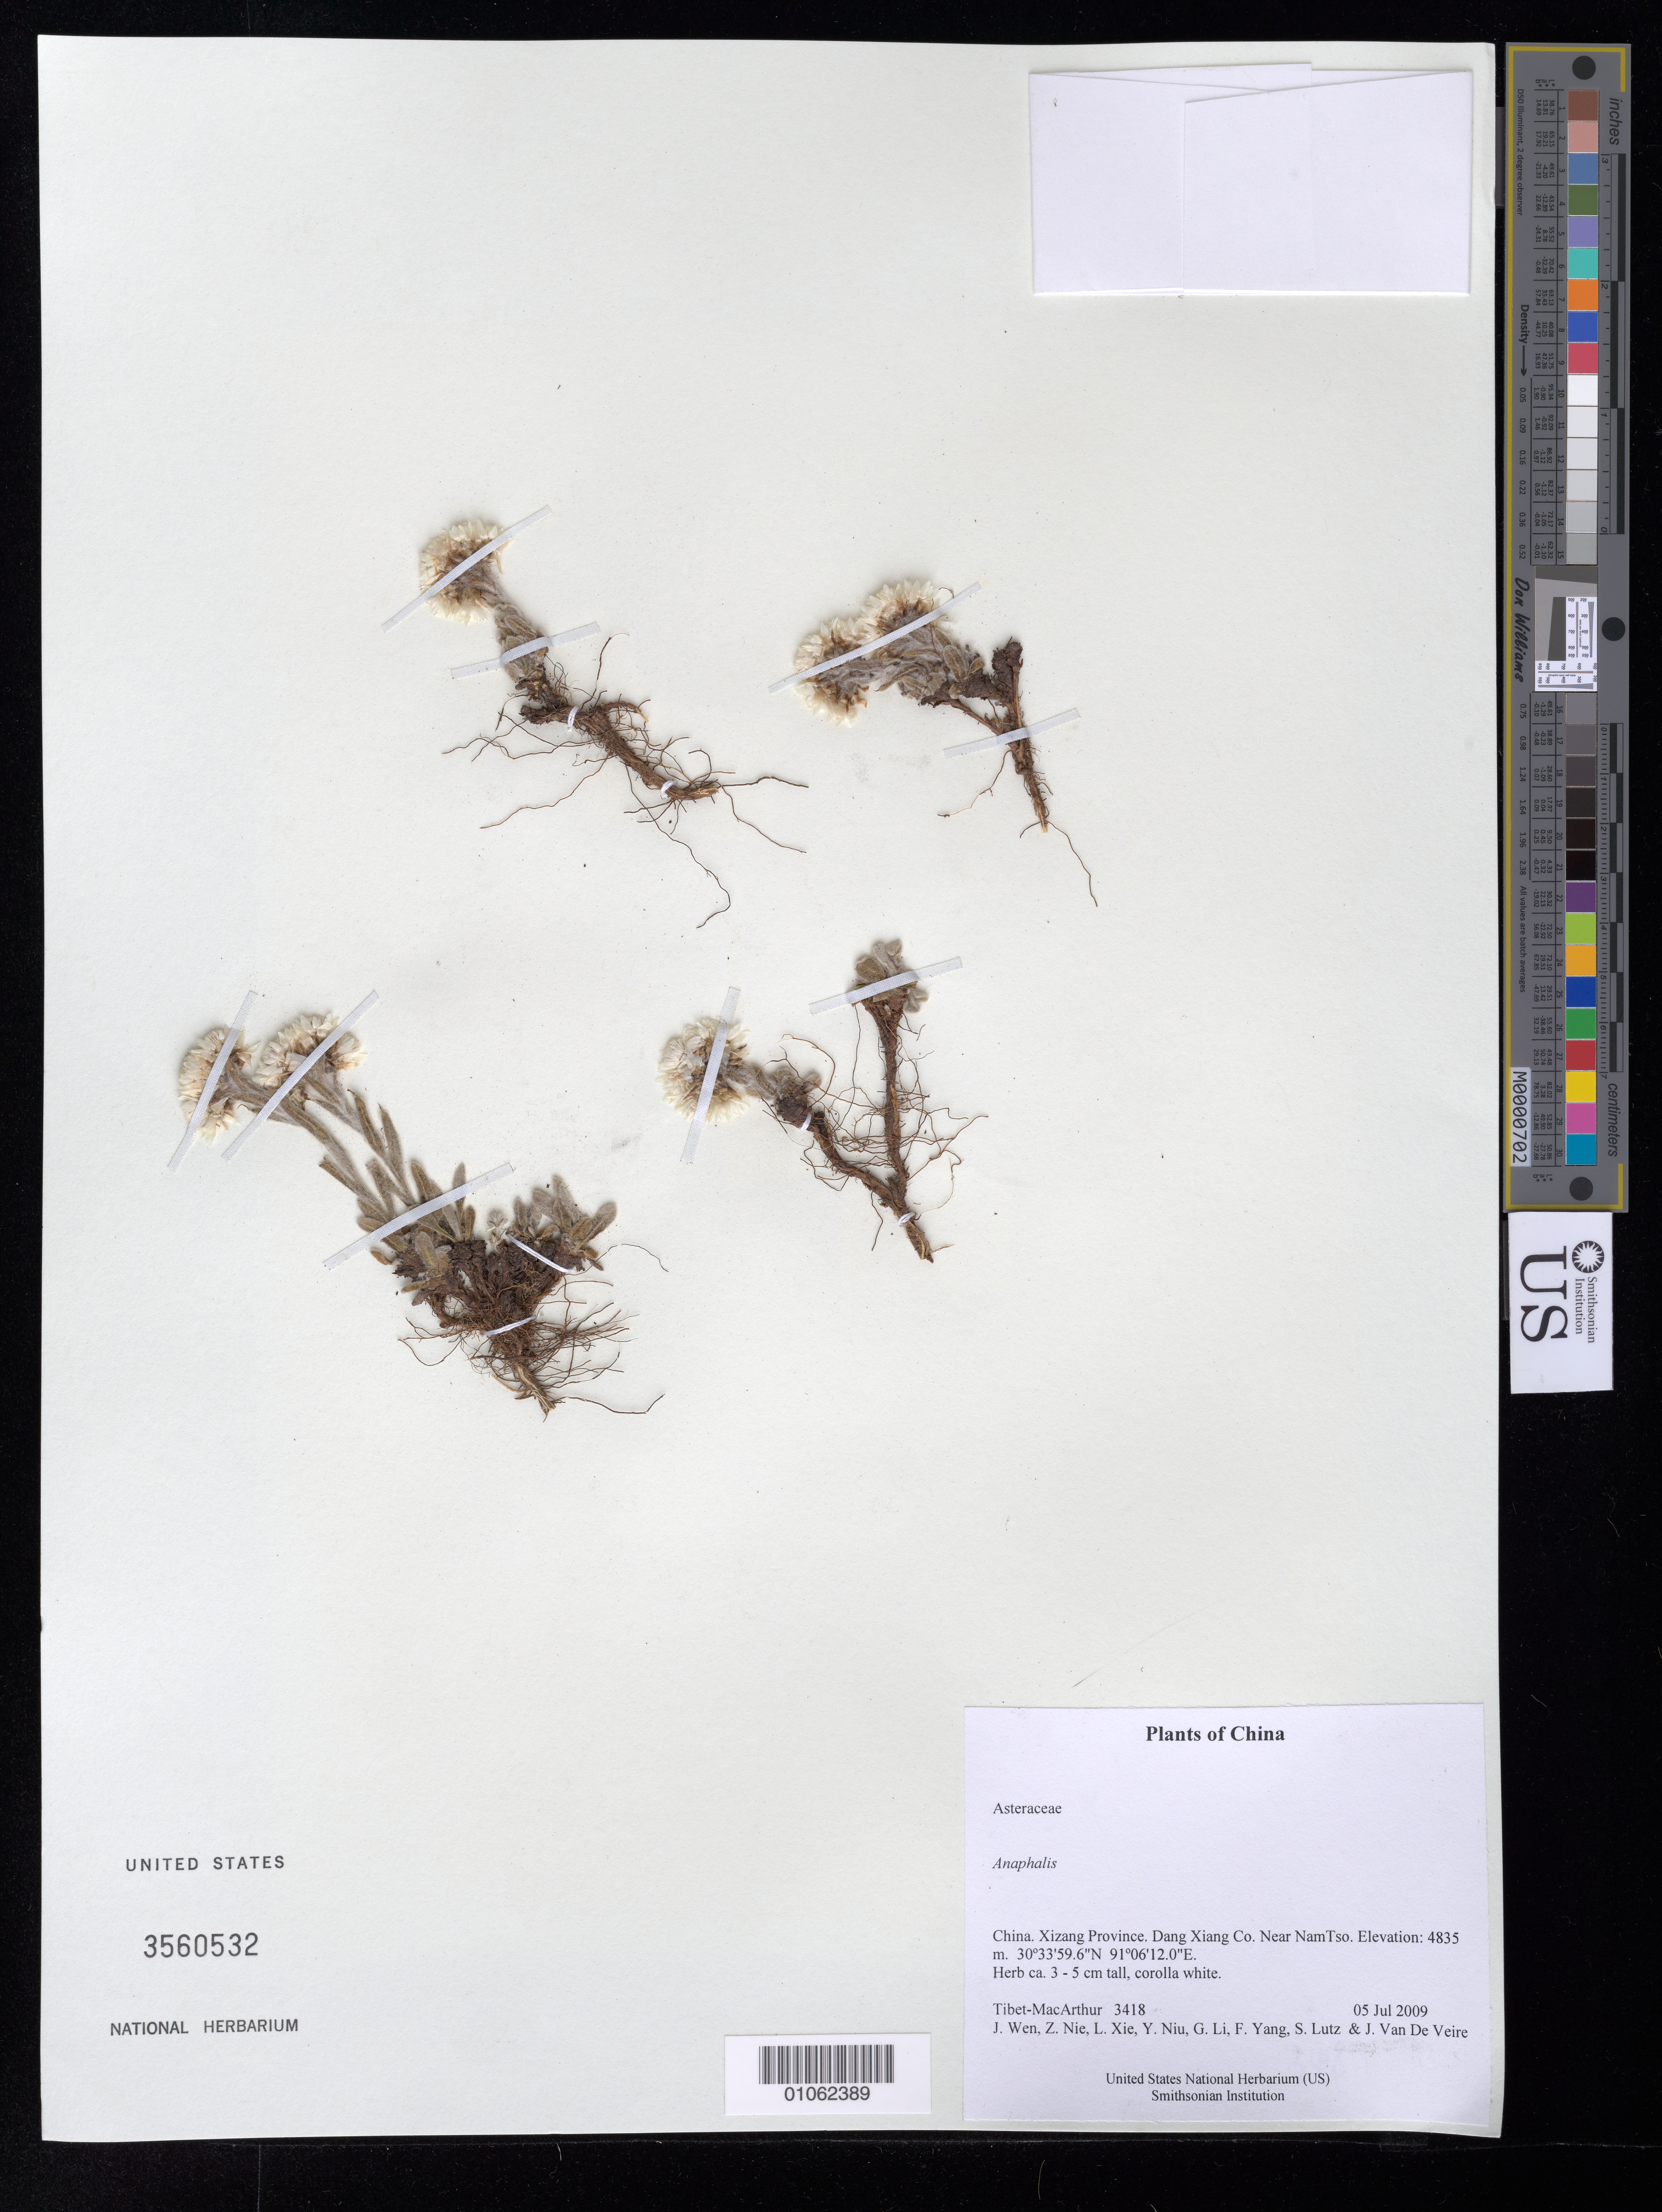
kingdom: Plantae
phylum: Tracheophyta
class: Magnoliopsida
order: Asterales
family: Asteraceae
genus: Anaphalis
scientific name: Anaphalis sp.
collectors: Tibet-MacArthur, J. Wen, Z. Nie, L. Xie, Y. Niu, G. Li, F. Yang, S. Lutz & J. Van De Veire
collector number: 3418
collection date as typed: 05 Jul 2009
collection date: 2009-07-05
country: China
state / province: Xizang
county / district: Dang Xiang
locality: Near NamTso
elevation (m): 4835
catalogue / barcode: US 3560532